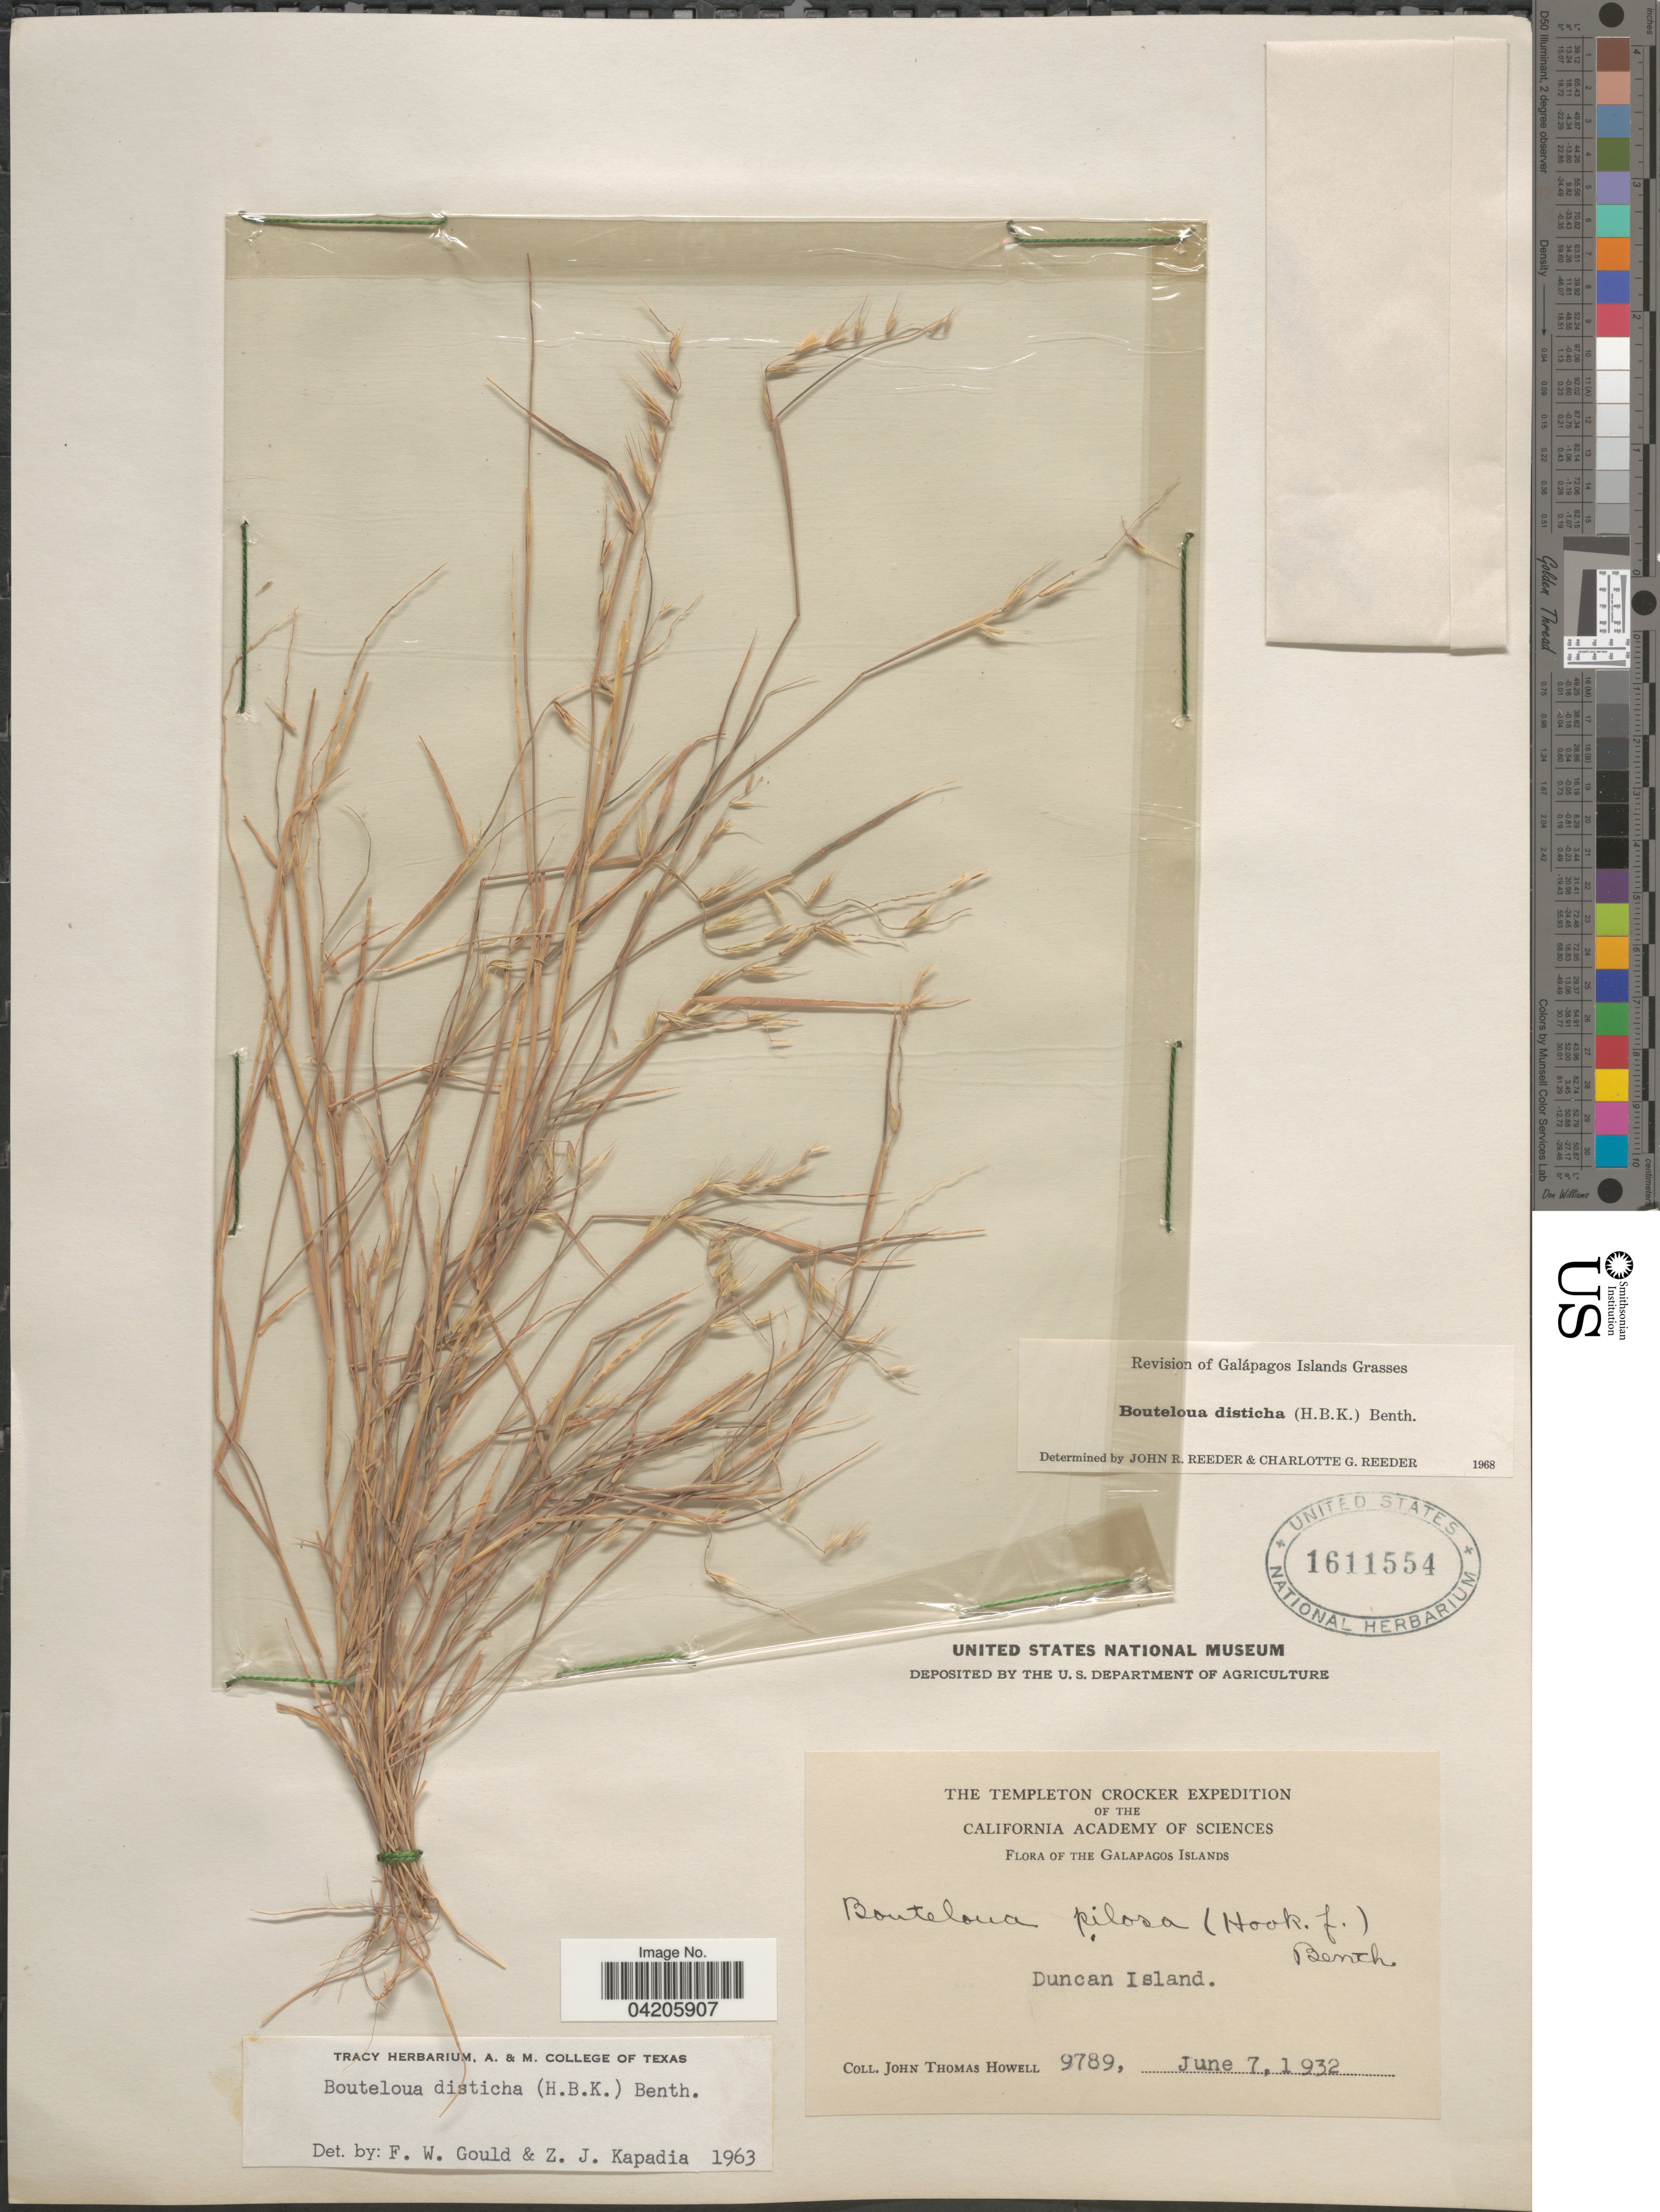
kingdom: Plantae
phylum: Tracheophyta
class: Liliopsida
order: Poales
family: Poaceae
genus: Bouteloua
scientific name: Bouteloua disticha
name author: (Kunth) Benth.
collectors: J. T. Howell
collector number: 9789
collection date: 1932-06-07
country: Ecuador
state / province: Colón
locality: The Templeton Crocker Expedition. Galapagos Islands. Duncan Island.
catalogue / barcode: US 1611554